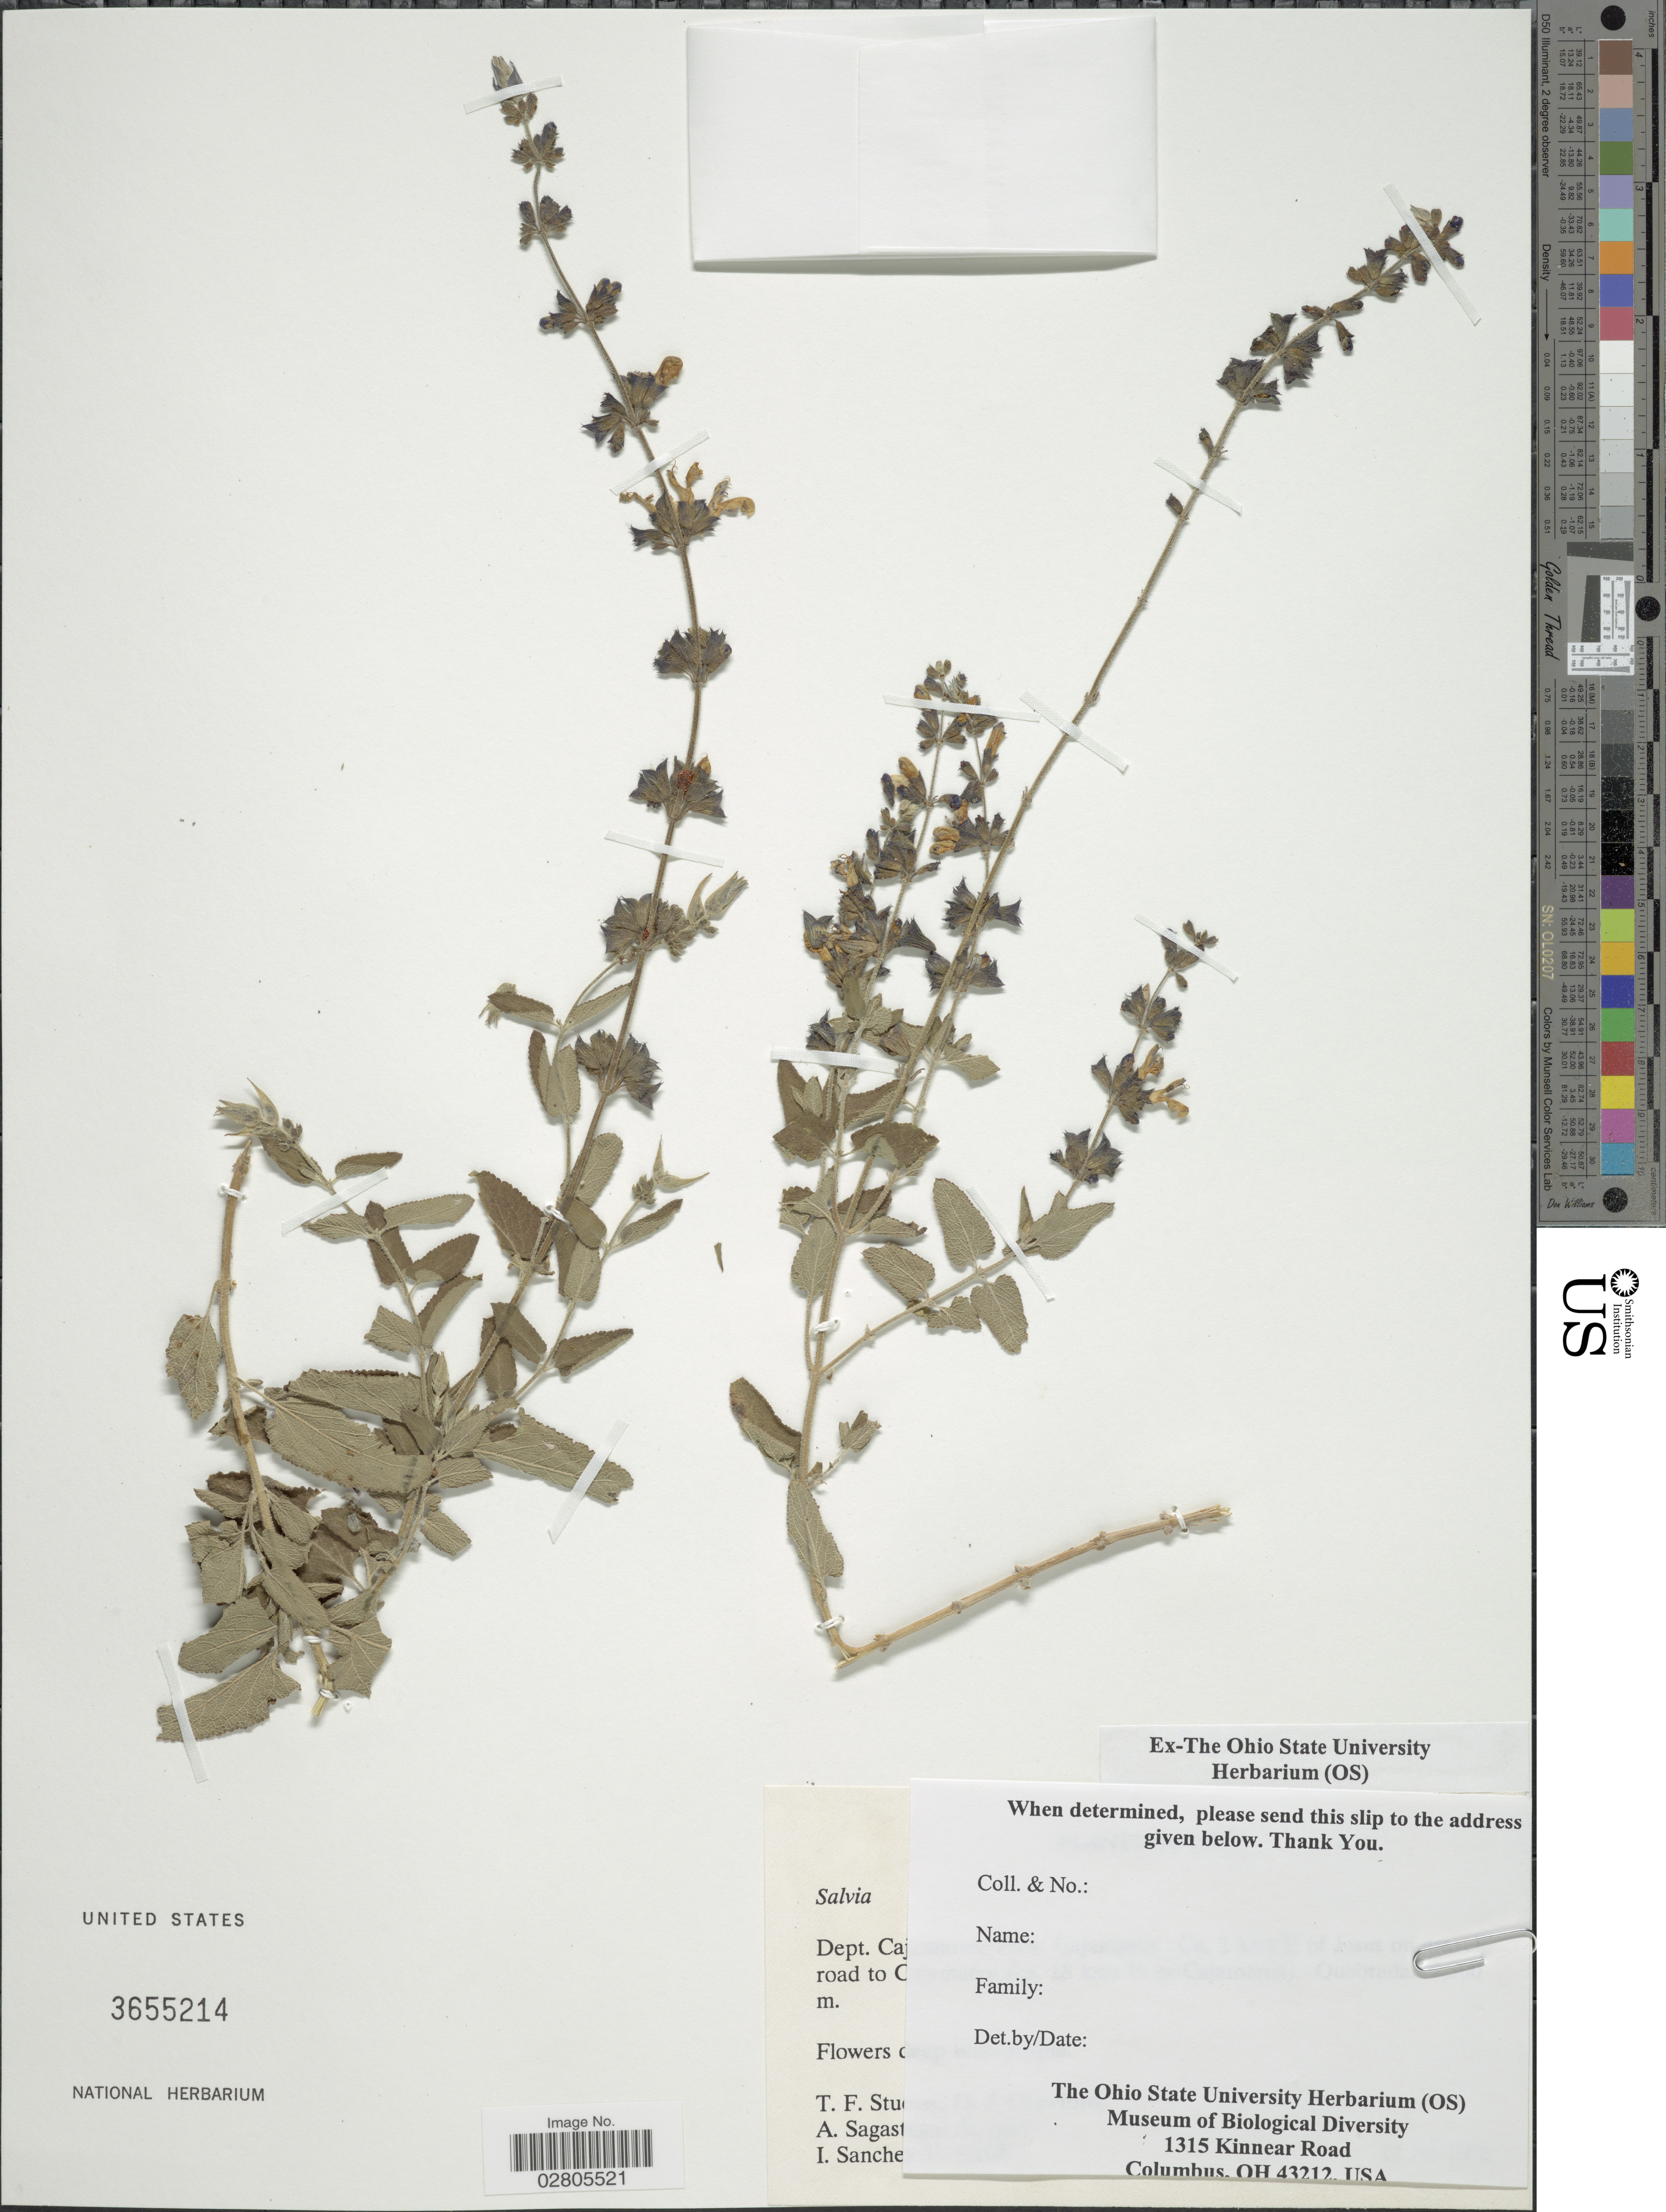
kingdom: Plantae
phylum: Tracheophyta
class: Magnoliopsida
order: Lamiales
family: Lamiaceae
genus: Salvia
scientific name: Salvia sp.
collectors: T. Stuessy, A. Sagast & I. Sanche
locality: Dept. Caj[illegible text] [illegible text] road to C[illegible text]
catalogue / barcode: US 3655214